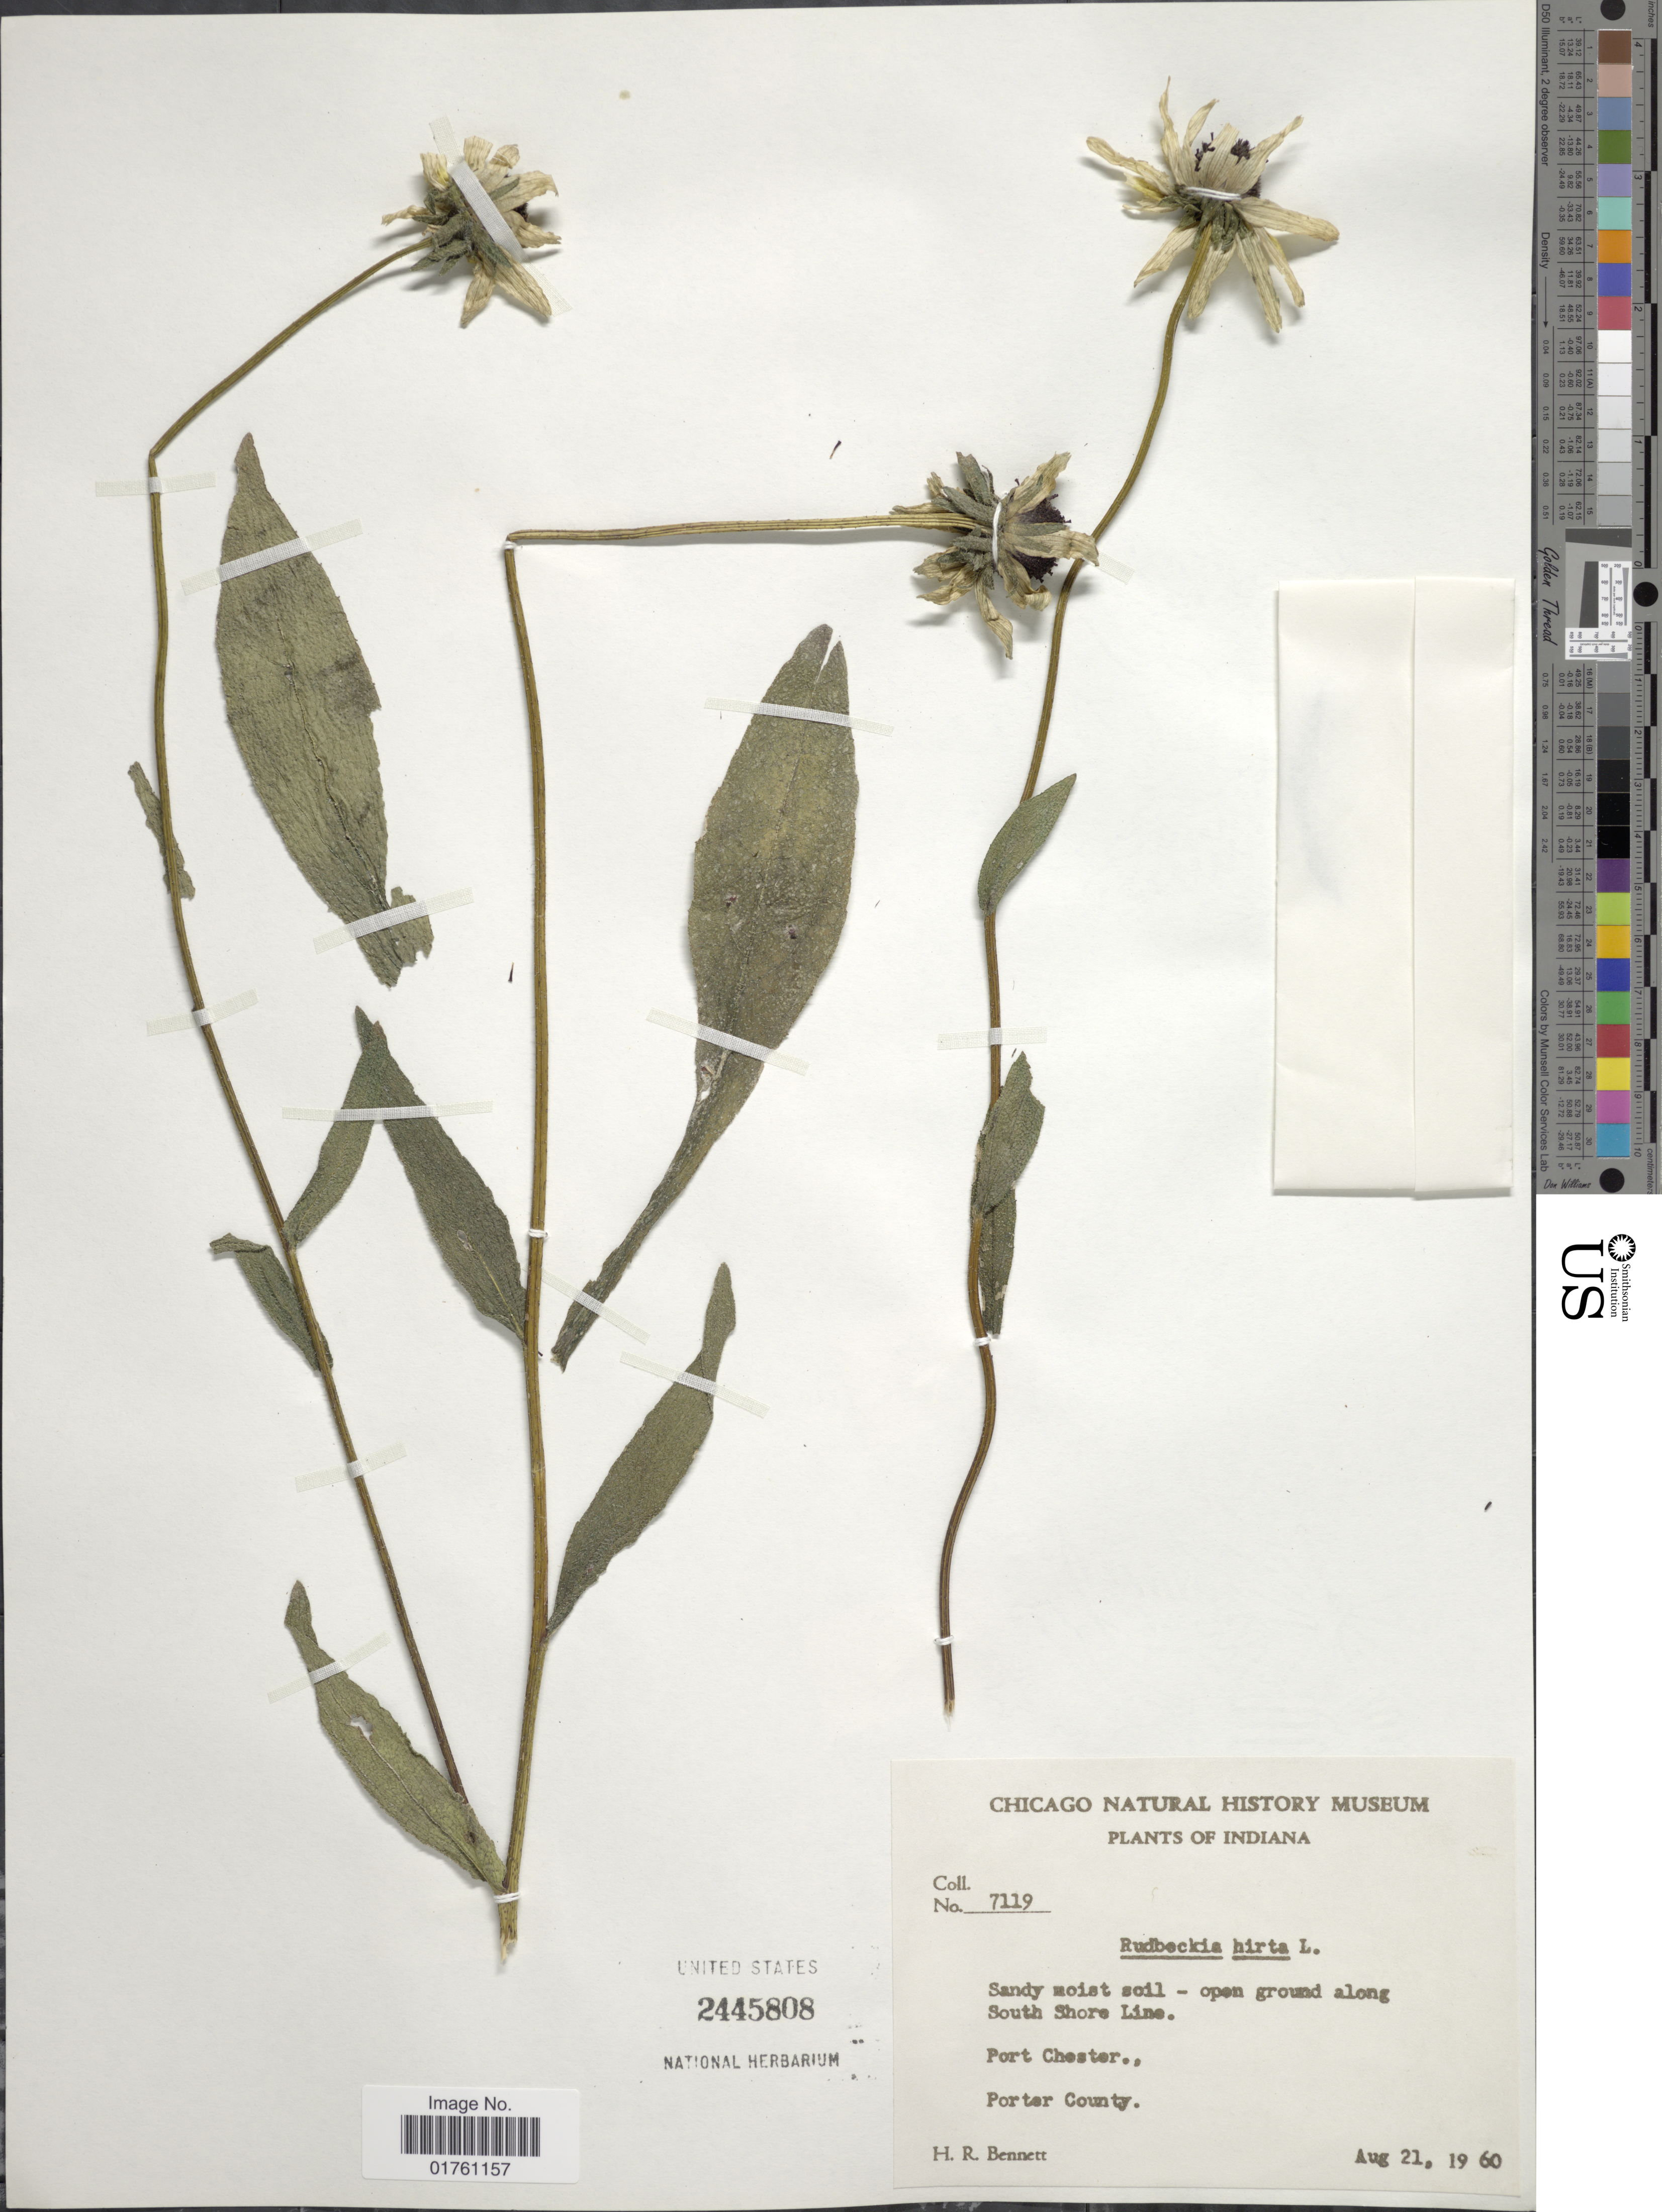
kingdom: Plantae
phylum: Tracheophyta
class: Magnoliopsida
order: Asterales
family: Asteraceae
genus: Rudbeckia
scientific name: Rudbeckia hirta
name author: L.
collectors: H. R. Bennett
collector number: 7119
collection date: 1960-08-21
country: United States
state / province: Indiana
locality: Sandy moist soil - open ground along South Shore Line, Port Chester. Porter County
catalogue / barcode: US 2445808